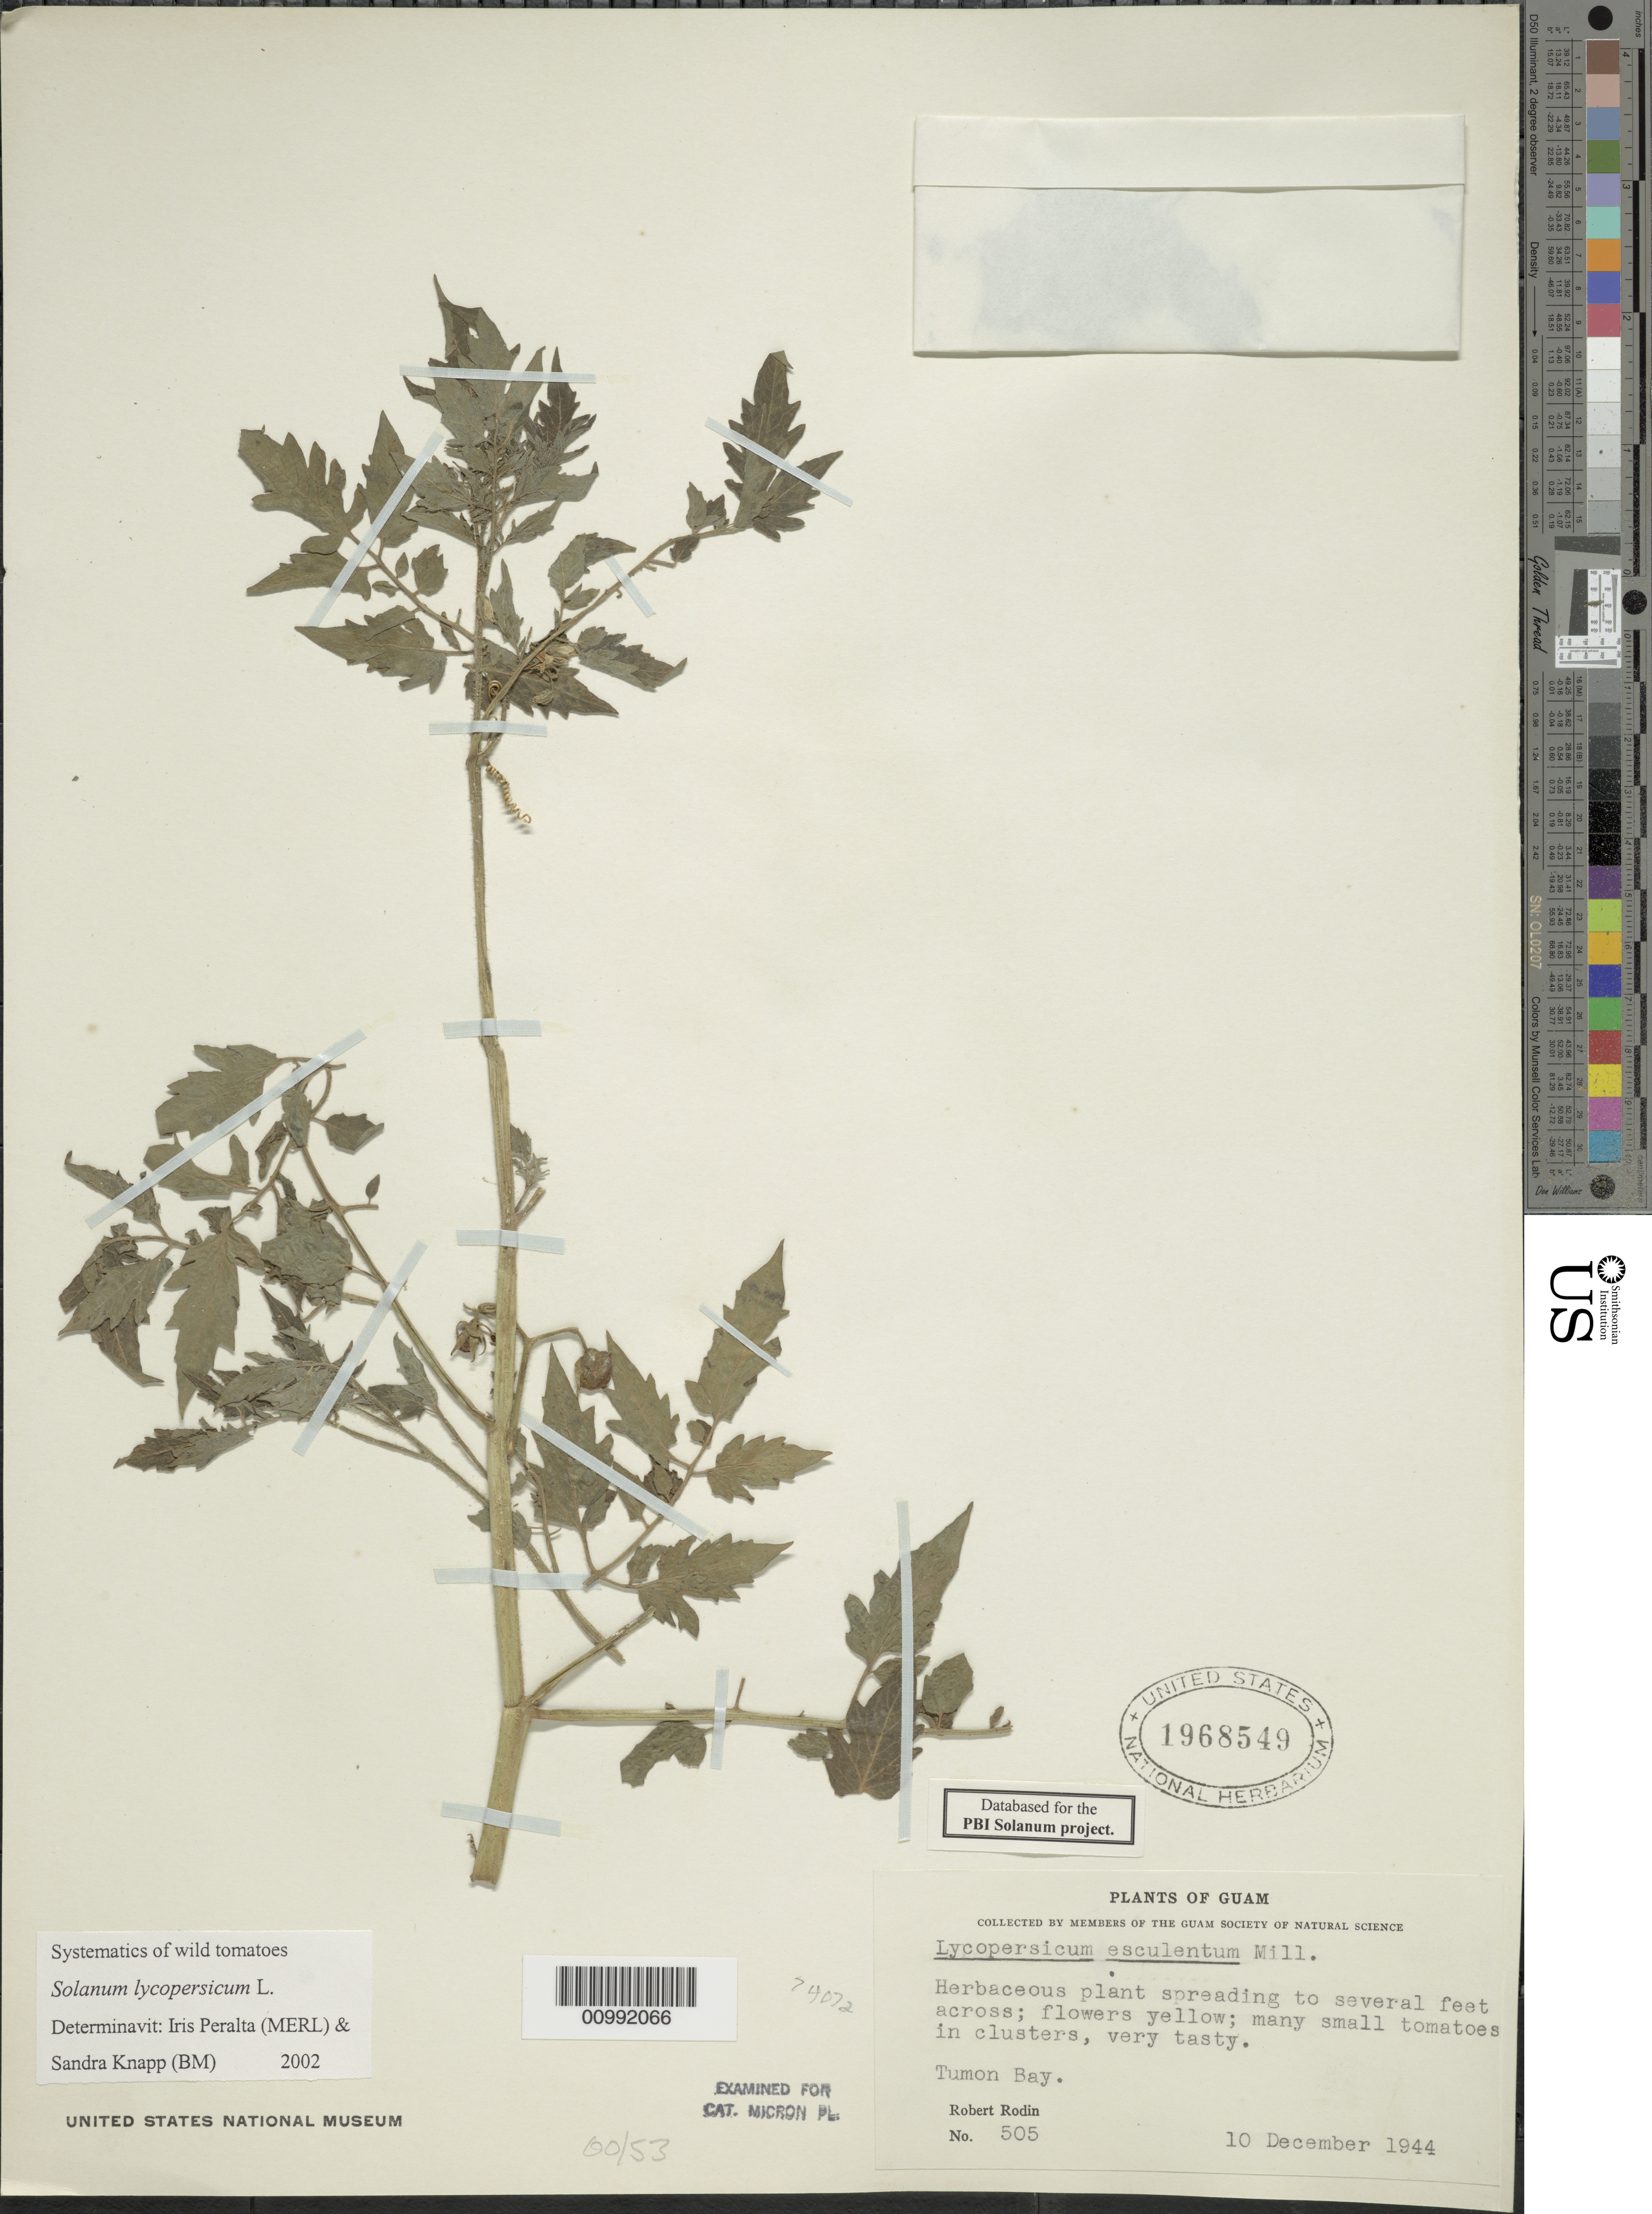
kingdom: Plantae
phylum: Tracheophyta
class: Magnoliopsida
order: Solanales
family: Solanaceae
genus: Solanum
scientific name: Solanum lycopersicum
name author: L.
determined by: Peralta, Iris E.; Knapp, S. D.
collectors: R. Rodin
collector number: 505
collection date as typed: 10 Dec 1944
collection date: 1944-12-10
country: Guam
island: Guam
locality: Mariana Islands, Guam, Tumon Bay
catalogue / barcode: US 1968549